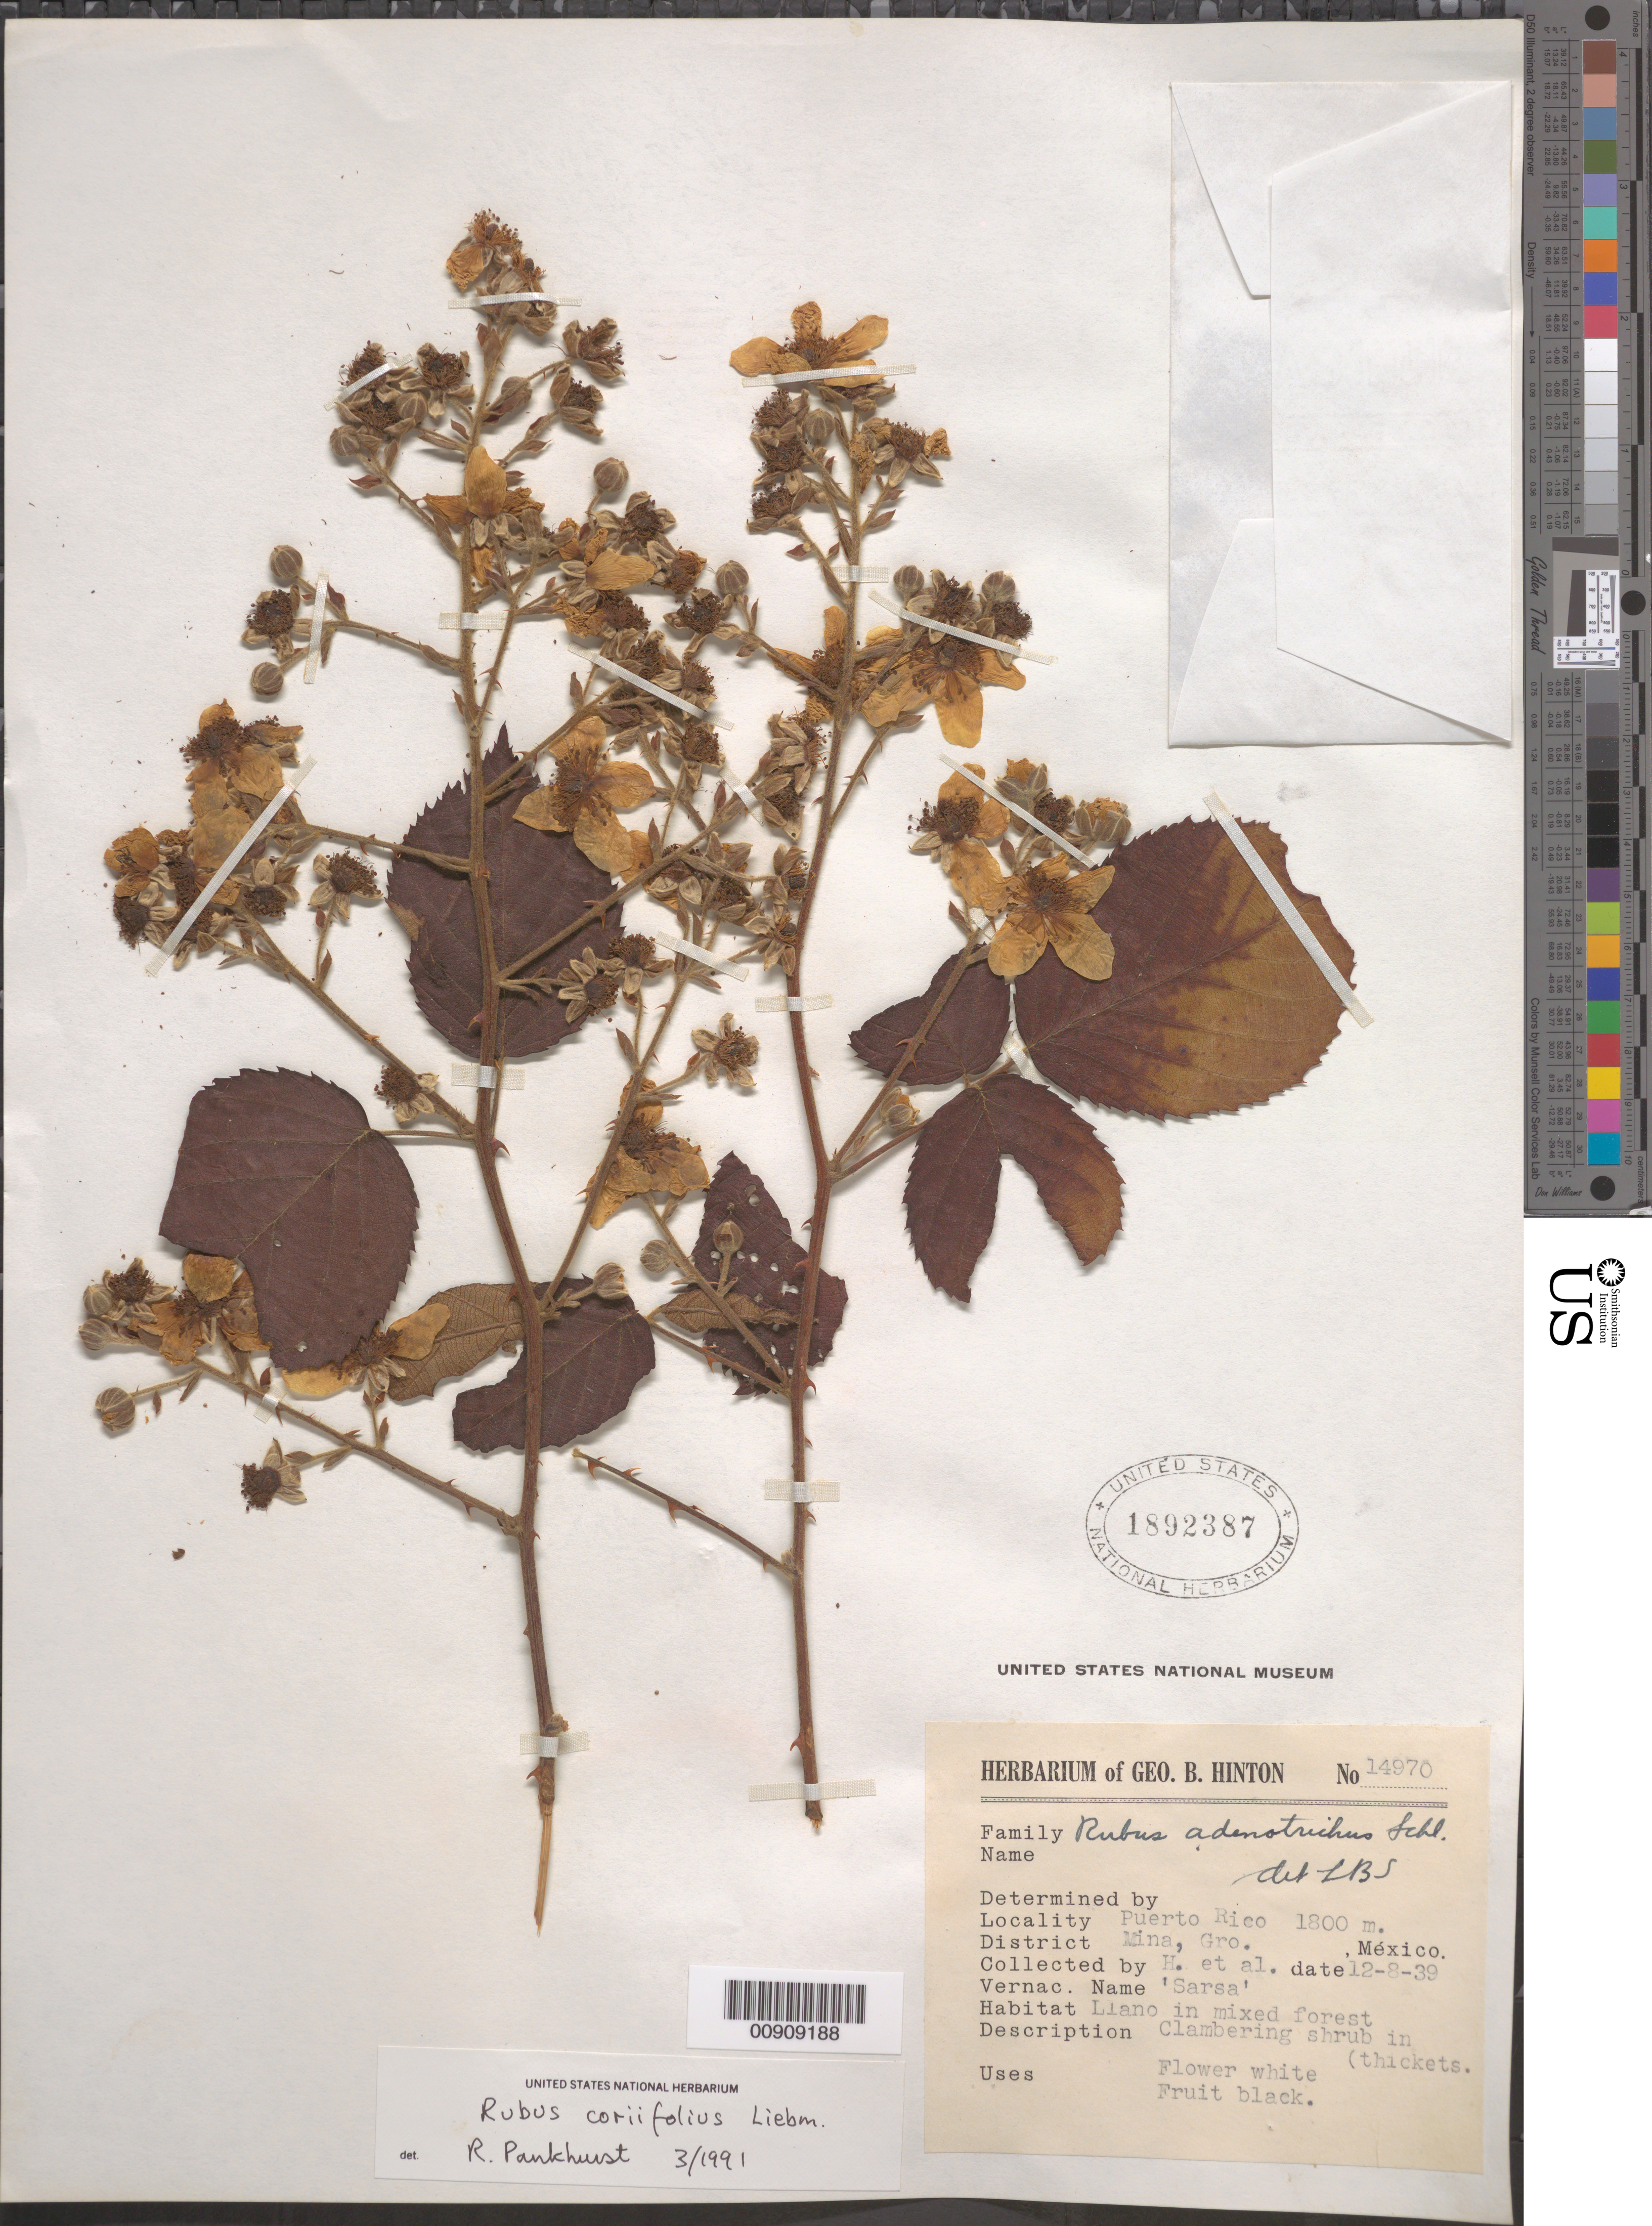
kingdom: Plantae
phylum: Tracheophyta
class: Magnoliopsida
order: Rosales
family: Rosaceae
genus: Rubus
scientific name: Rubus coriifolius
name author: Liebm.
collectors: G. B. Hinton & et al.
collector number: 14970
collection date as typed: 08 Dec 1939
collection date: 1939-12-08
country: Mexico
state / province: Guerrero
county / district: Mina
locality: Puerto Rico, District Mina, Guerrero.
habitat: Llano in mixed forest. Clambering shrub in thickets.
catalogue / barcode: US 1892387